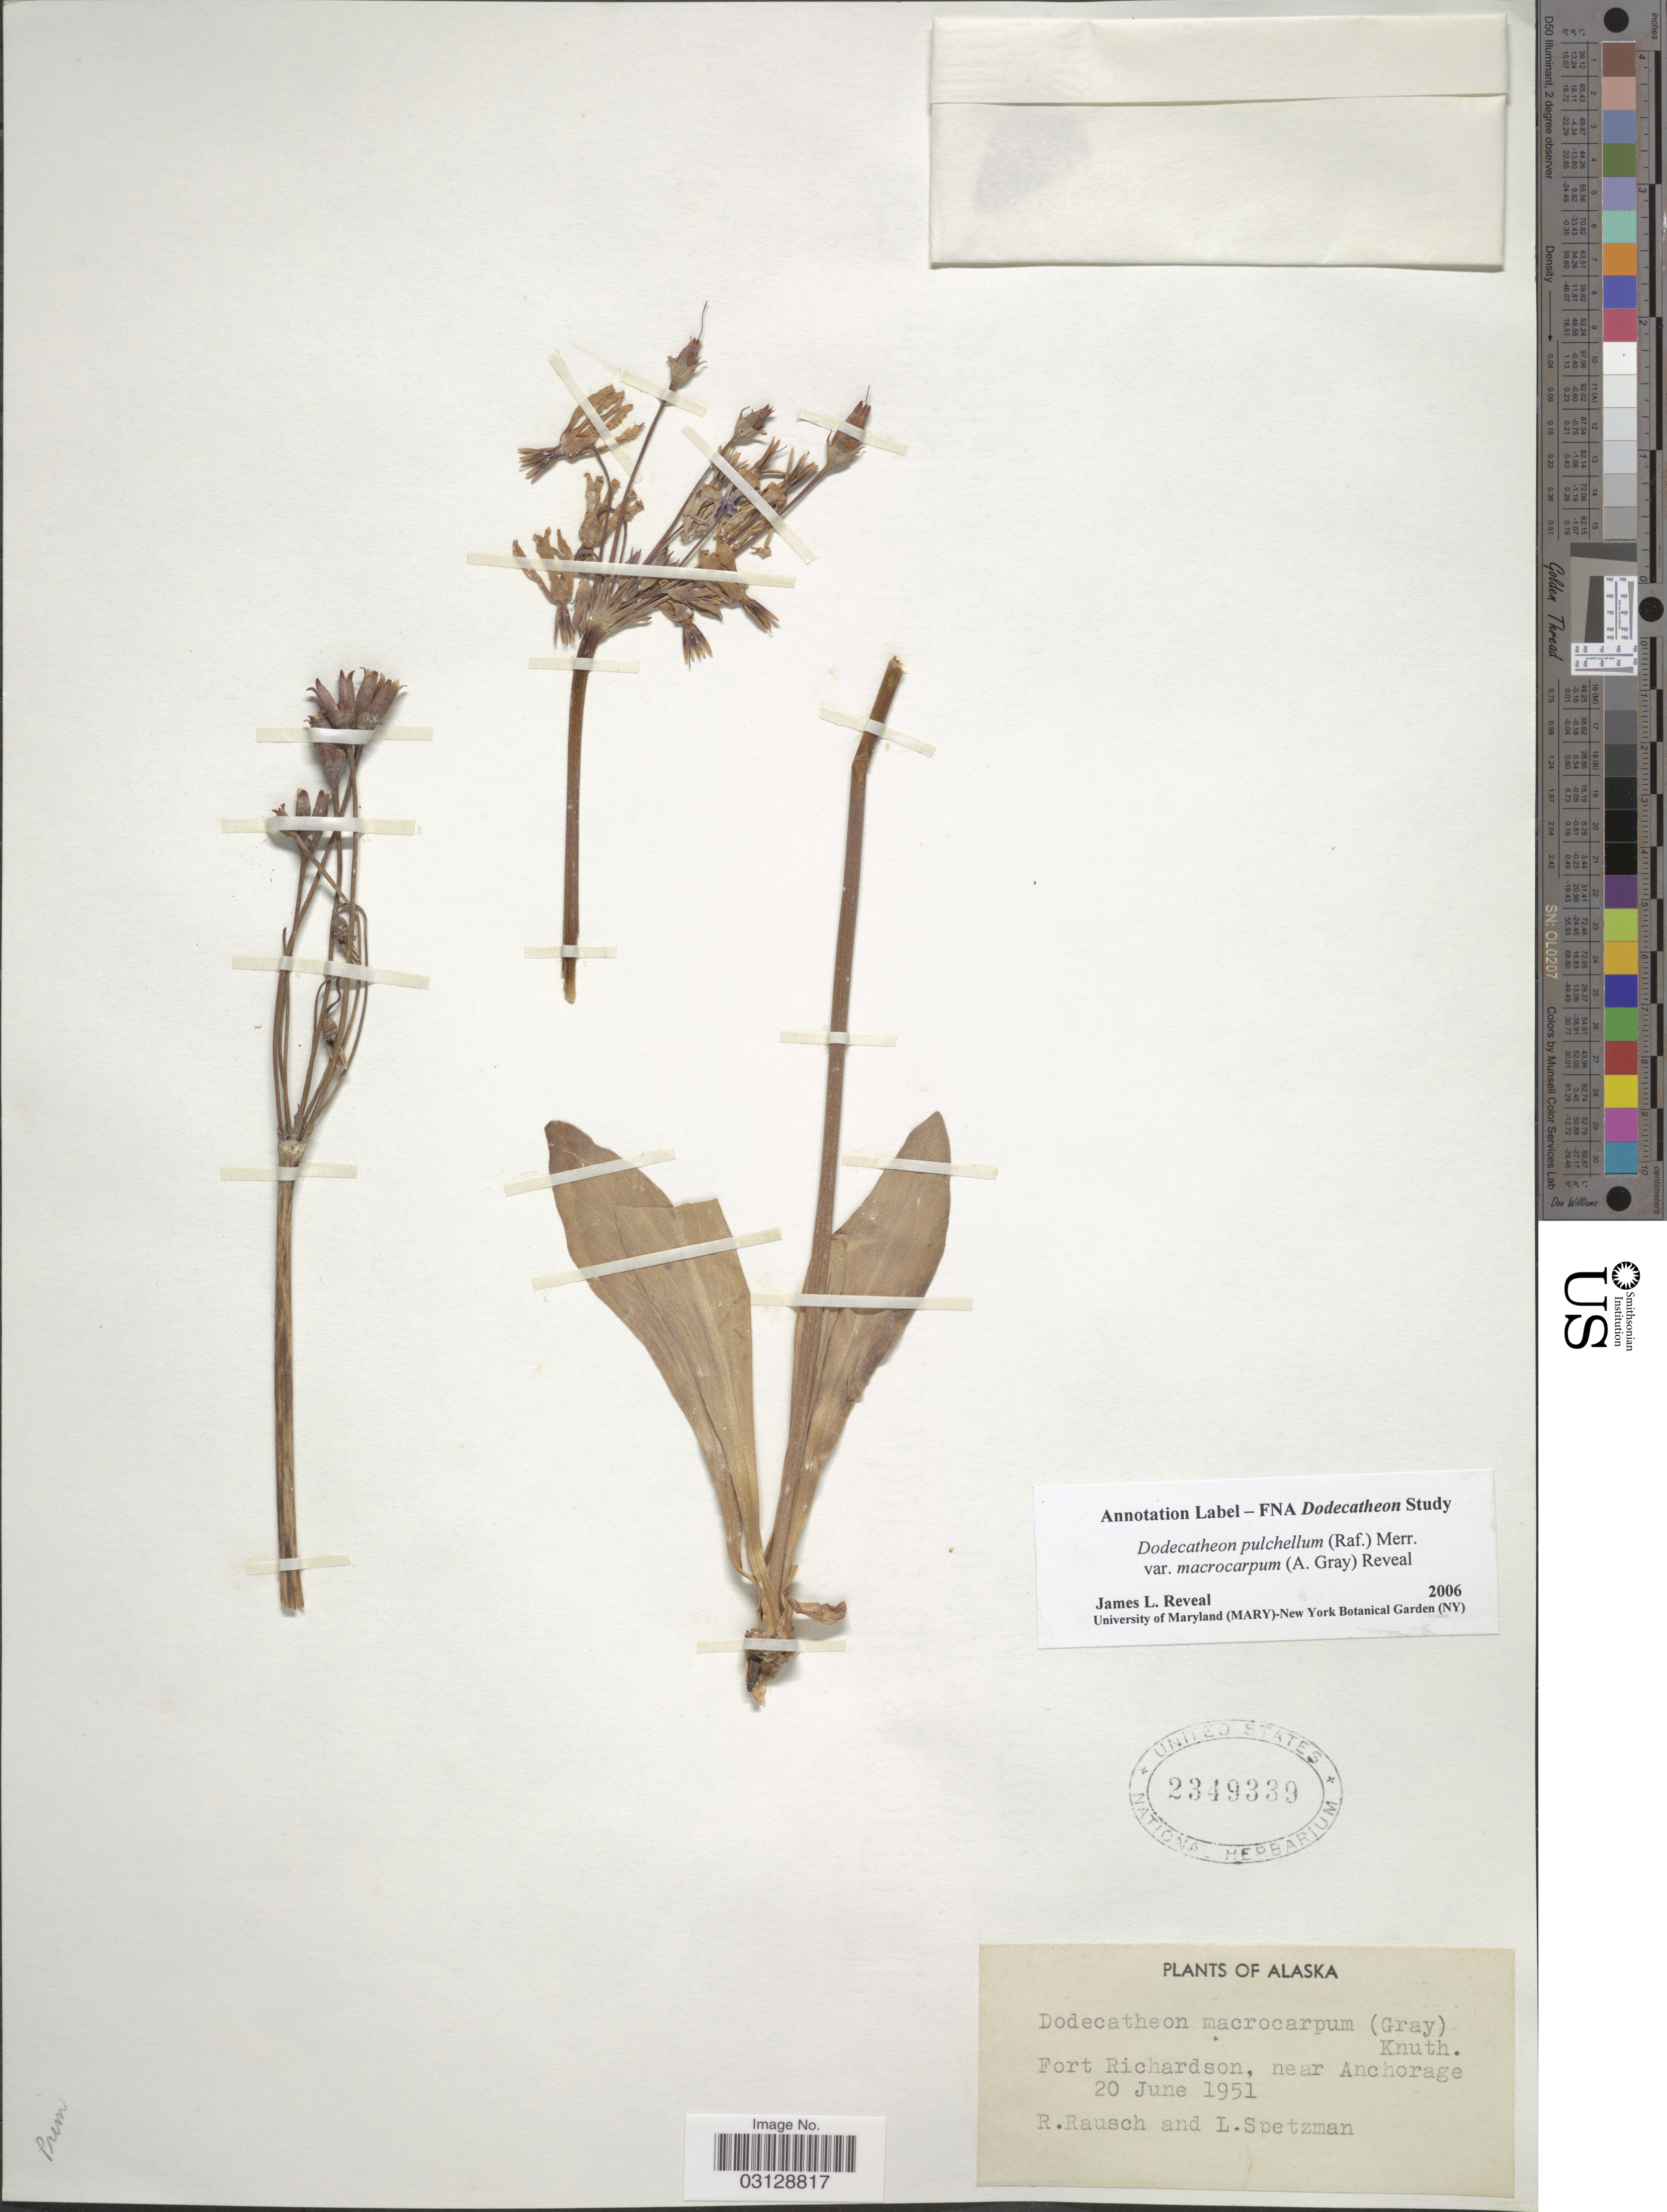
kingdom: Plantae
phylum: Tracheophyta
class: Magnoliopsida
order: Ericales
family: Primulaceae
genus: Dodecatheon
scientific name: Dodecatheon pulchellum var. macrocarpum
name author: (A. Gray) Reveal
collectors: R. Rausch & L. Spetzman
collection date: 1951-06-20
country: United States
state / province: Alaska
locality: Fort Richardson, near Anchorage.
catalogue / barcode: US 2349339